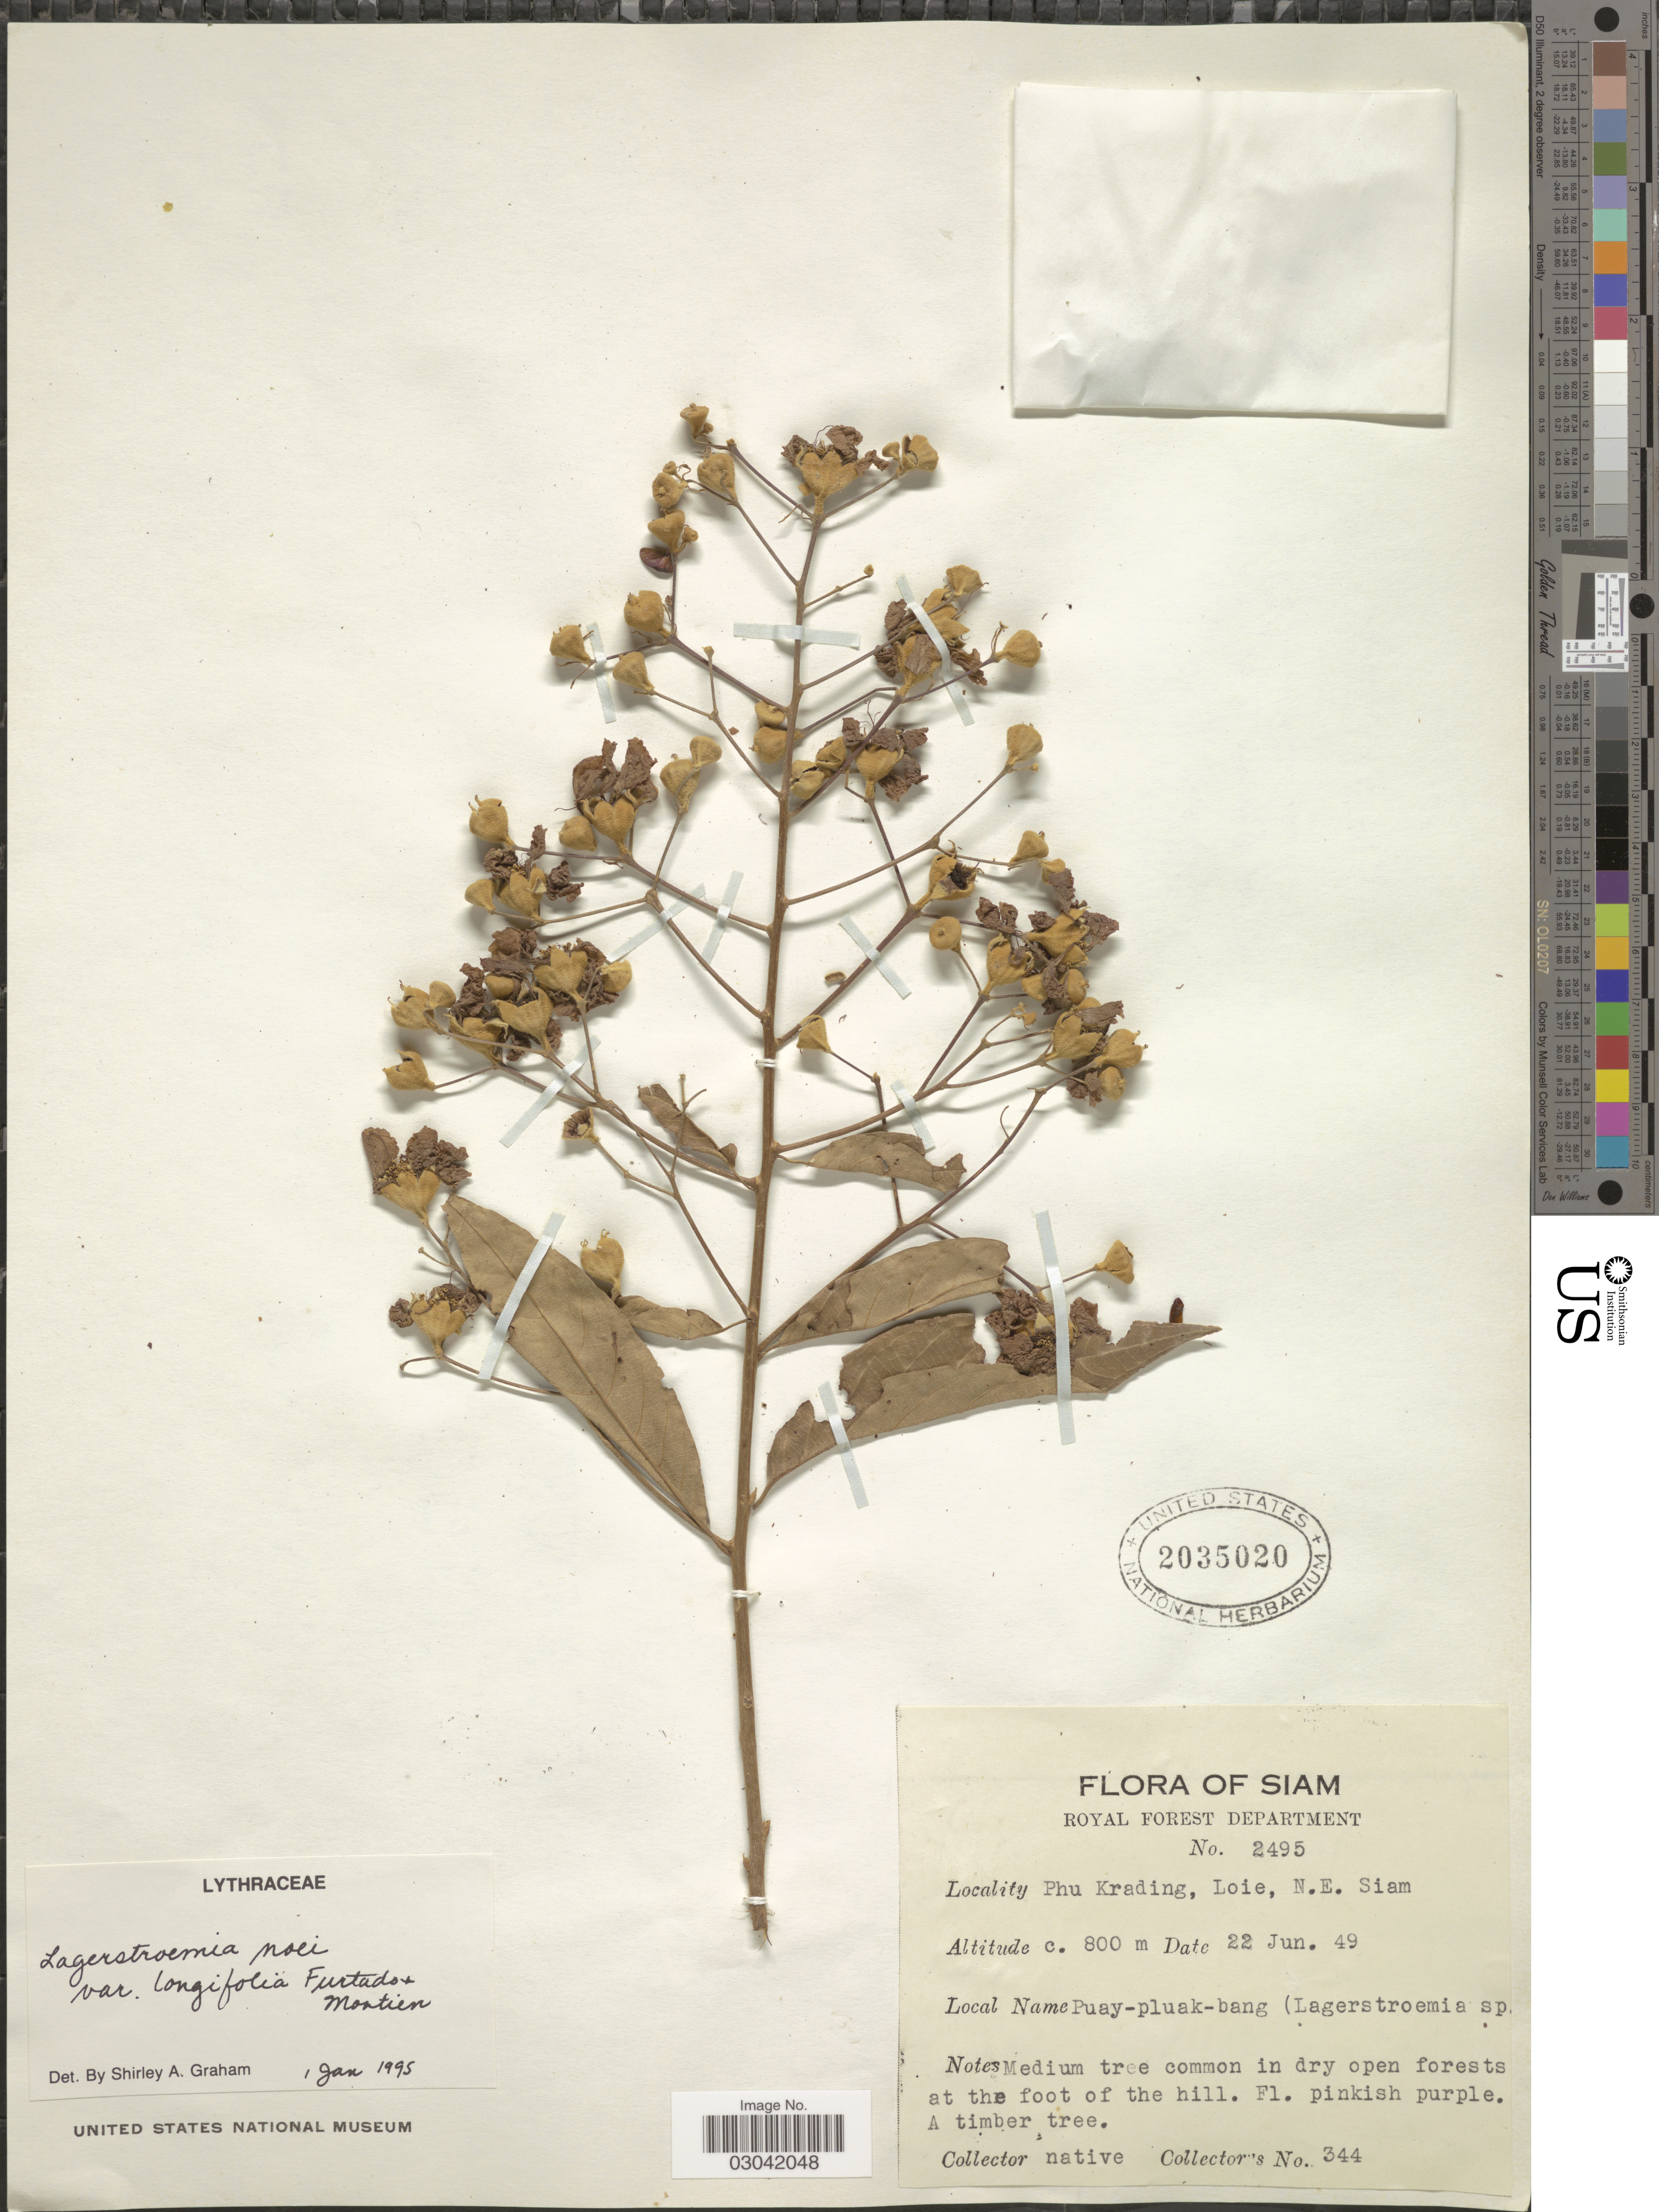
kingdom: Plantae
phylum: Tracheophyta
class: Magnoliopsida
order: Myrtales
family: Lythraceae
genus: Lagerstroemia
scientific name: Lagerstroemia noei var. longifolia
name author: Furtado & Montien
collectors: Native collectors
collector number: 344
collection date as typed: Transcribed d/m/y: 22/6/49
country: Thailand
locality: Siam. Phukrading, Loie, N.E. Siam.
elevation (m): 800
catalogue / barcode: US 2035020